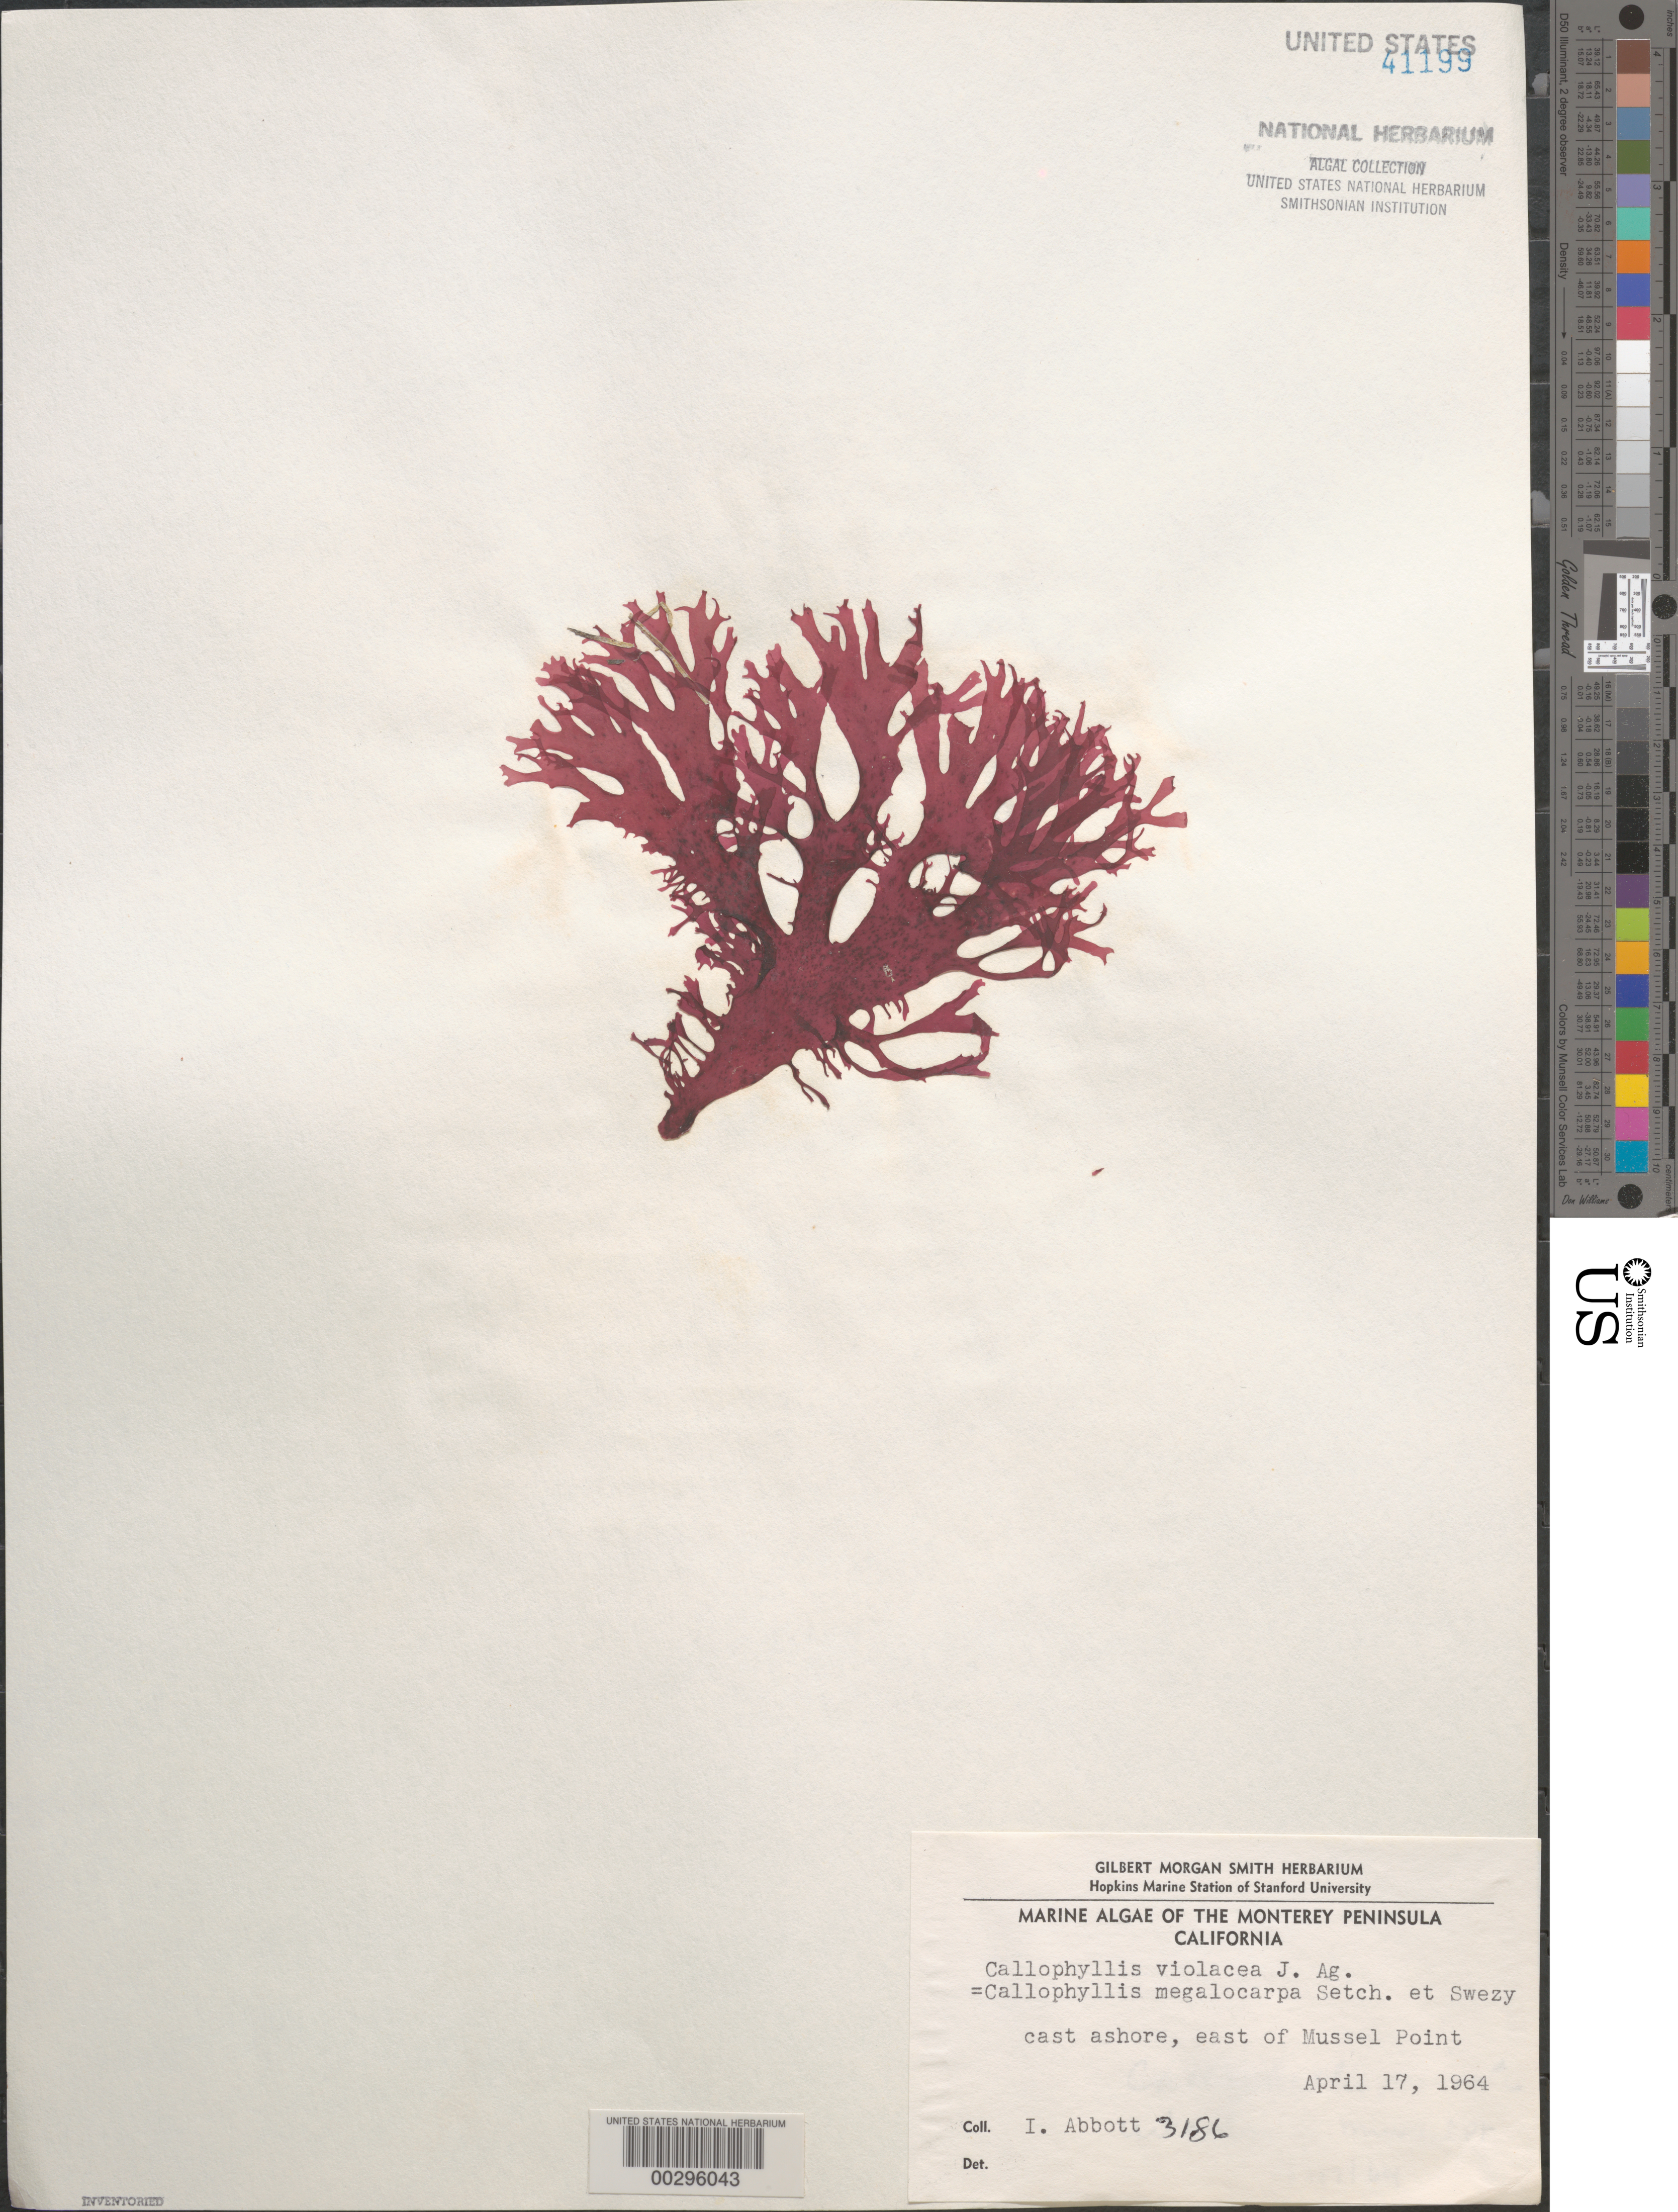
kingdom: Plantae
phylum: Rhodophyta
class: Florideophyceae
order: Gigartinales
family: Kallymeniaceae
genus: Callophyllis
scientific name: Callophyllis violacea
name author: J. Agardh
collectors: I. A. Abbott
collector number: IAA 3186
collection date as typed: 17 Apr 1964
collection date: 1964-04-17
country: United States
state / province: California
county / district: Monterey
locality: East of Mussel Point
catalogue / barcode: US 41199